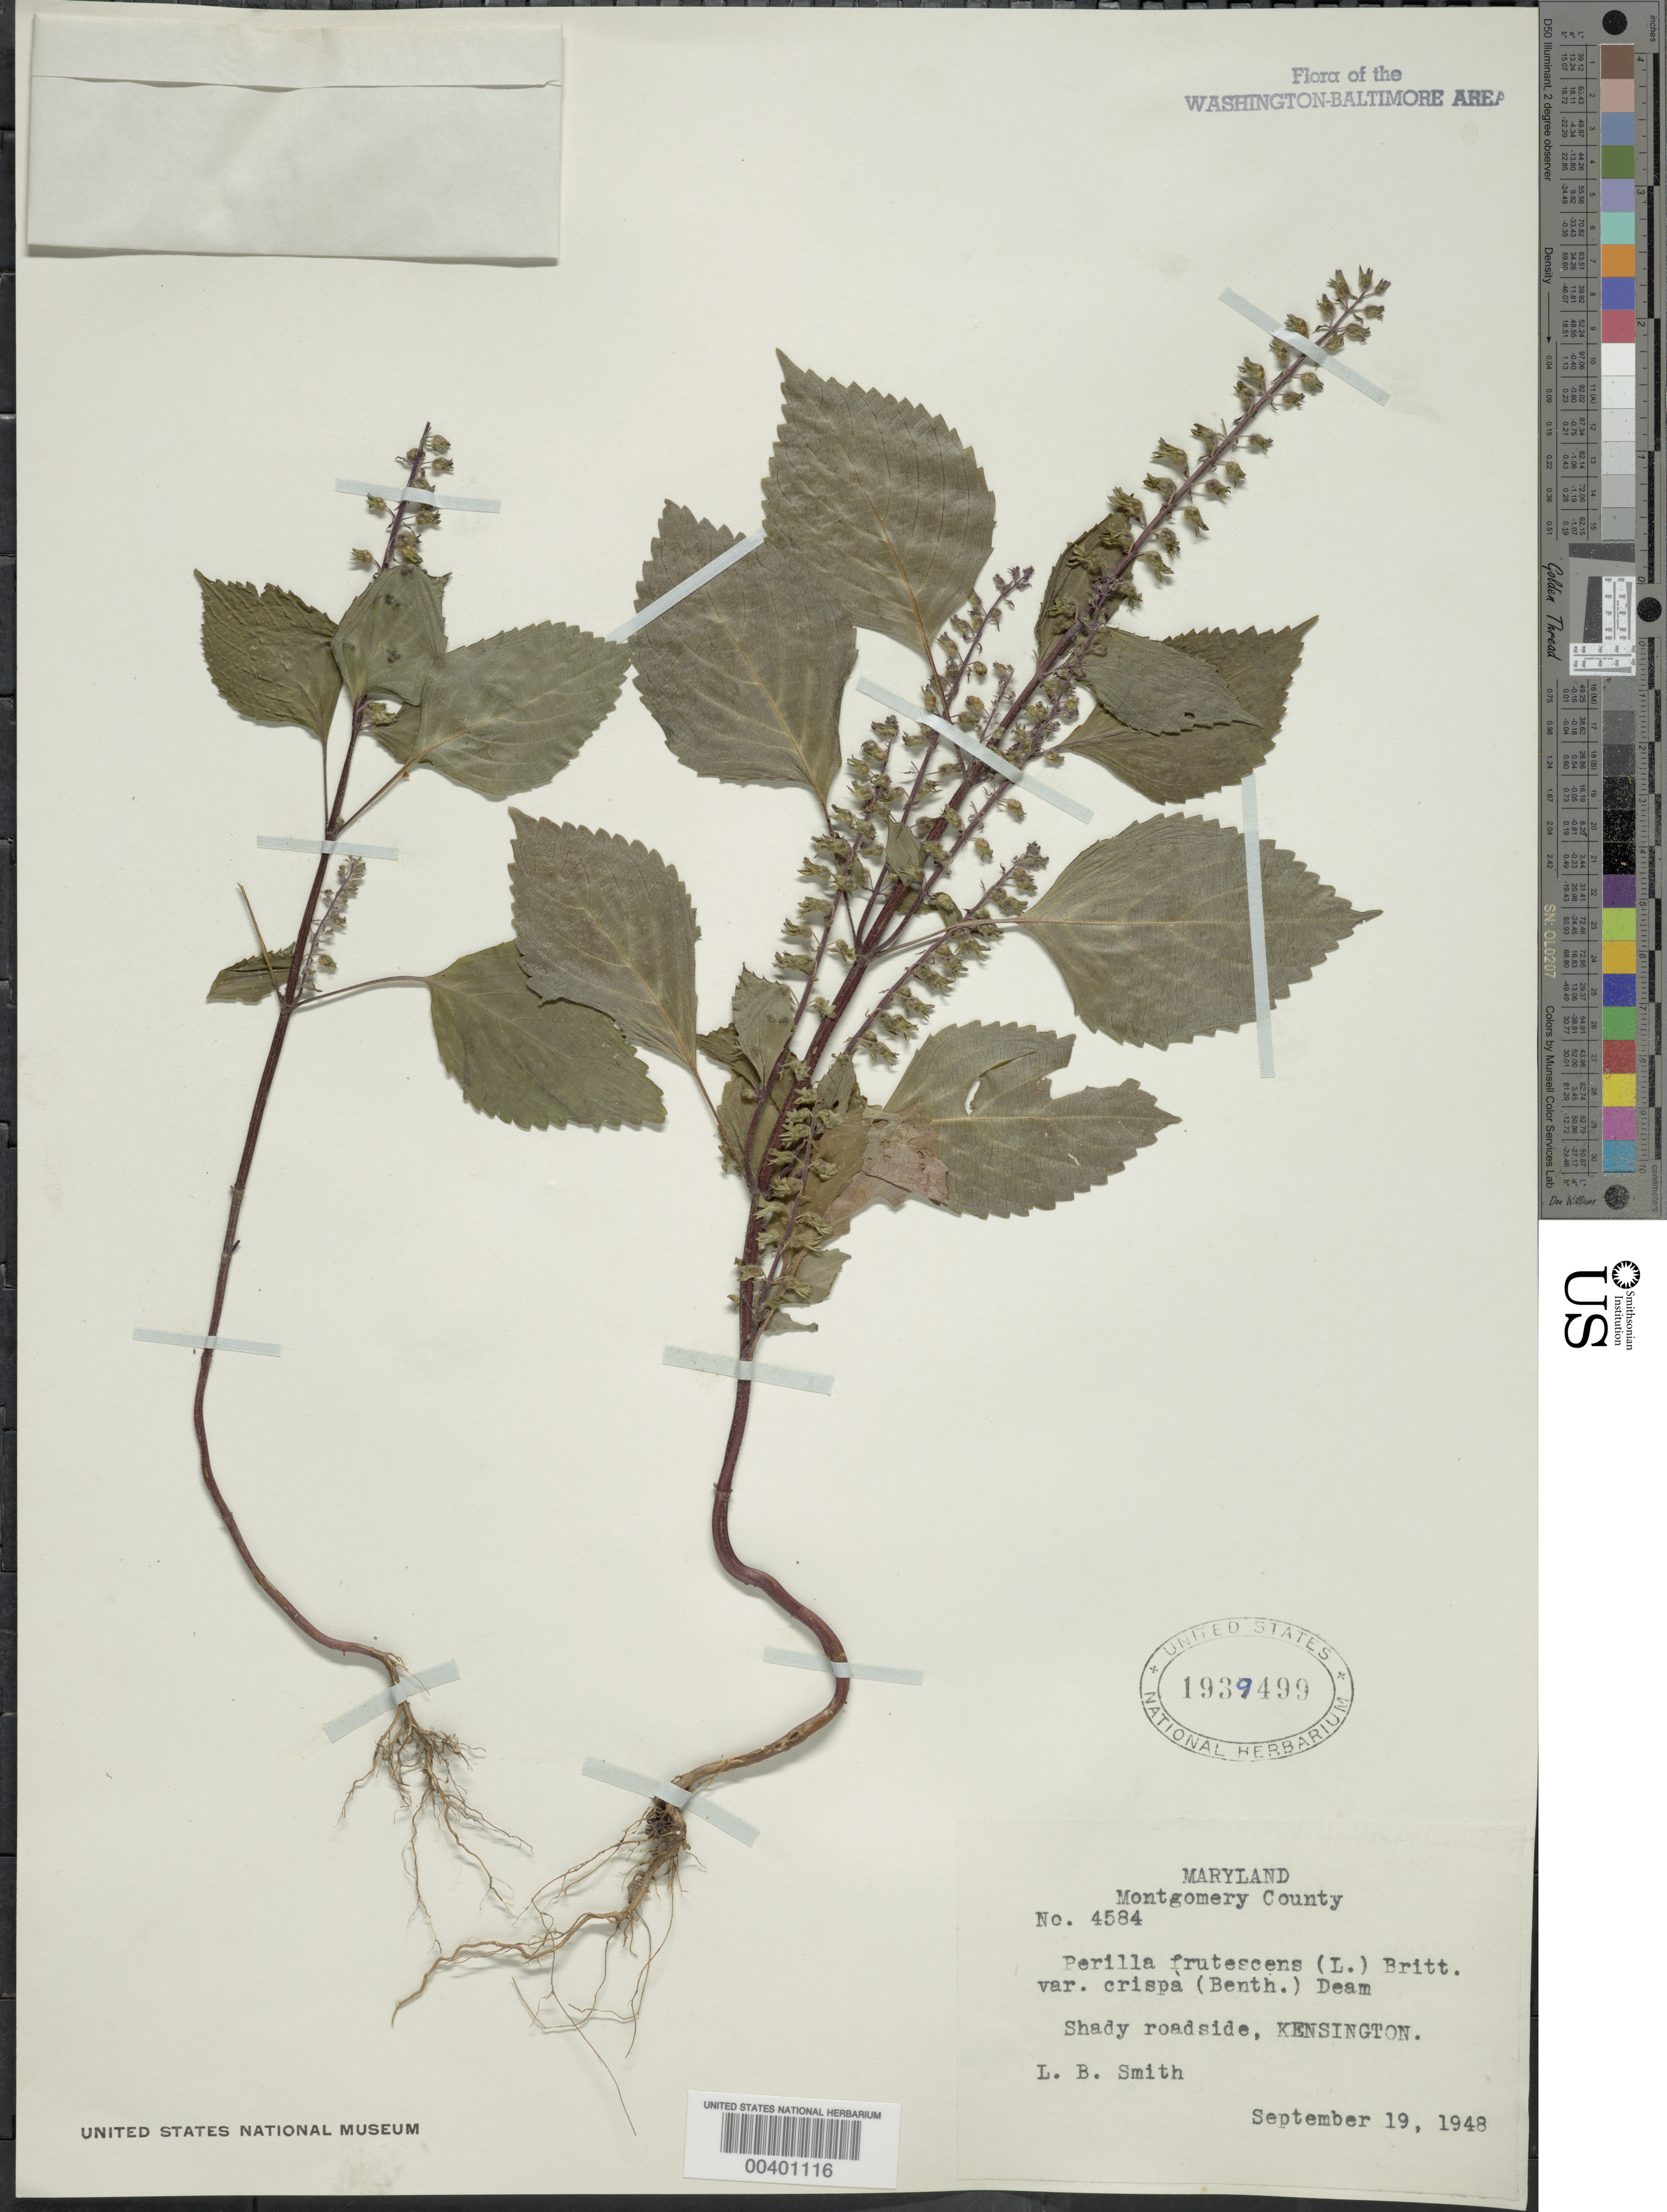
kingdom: Plantae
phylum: Tracheophyta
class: Magnoliopsida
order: Lamiales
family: Lamiaceae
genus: Perilla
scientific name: Perilla frutescens var. crispa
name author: (Thunb.) H. Deane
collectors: L. Smith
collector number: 4584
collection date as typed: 19 Sep 1948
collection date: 1948-09-19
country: United States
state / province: Maryland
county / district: Montgomery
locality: Kensington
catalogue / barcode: US 1939499